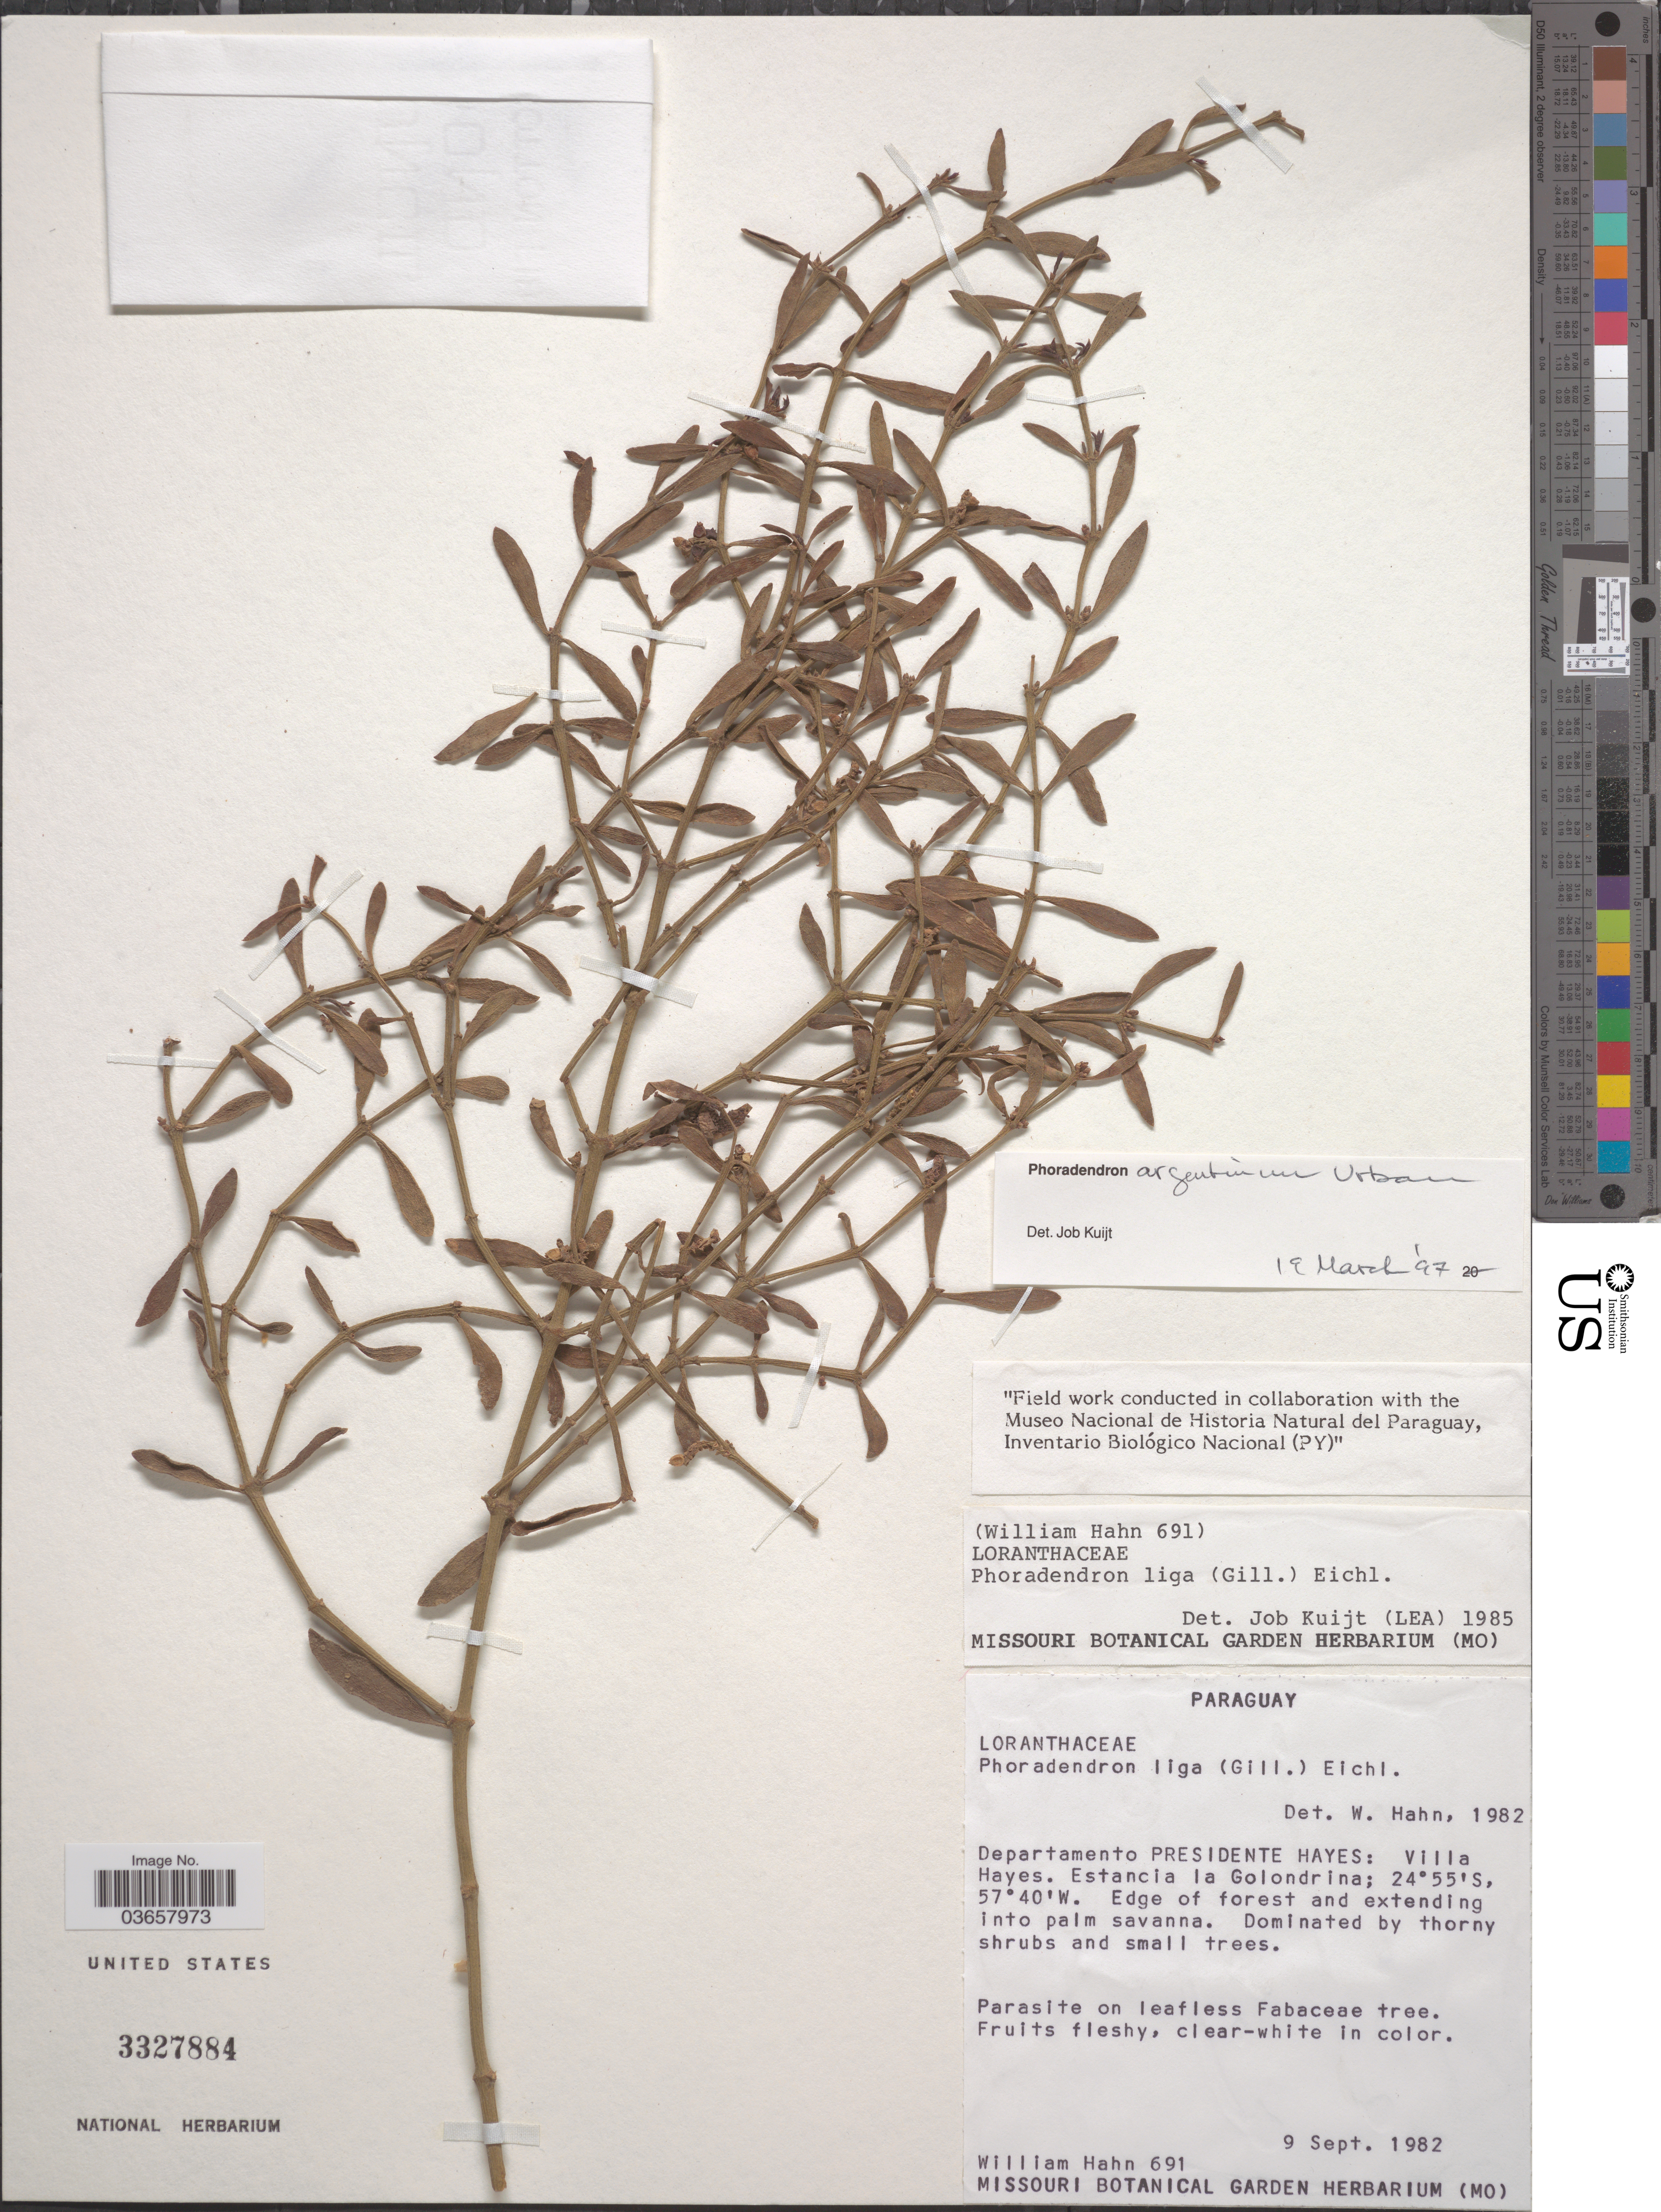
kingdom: Plantae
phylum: Tracheophyta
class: Magnoliopsida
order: Santalales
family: Viscaceae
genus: Phoradendron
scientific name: Phoradendron argentinum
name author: Urb.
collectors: W. Hahn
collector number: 691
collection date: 1982-09-09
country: Paraguay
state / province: Presidente Hayes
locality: Departamento Presidente Hayes: Villa Hayes. Estancia la Golondrina.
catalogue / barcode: US 3327884